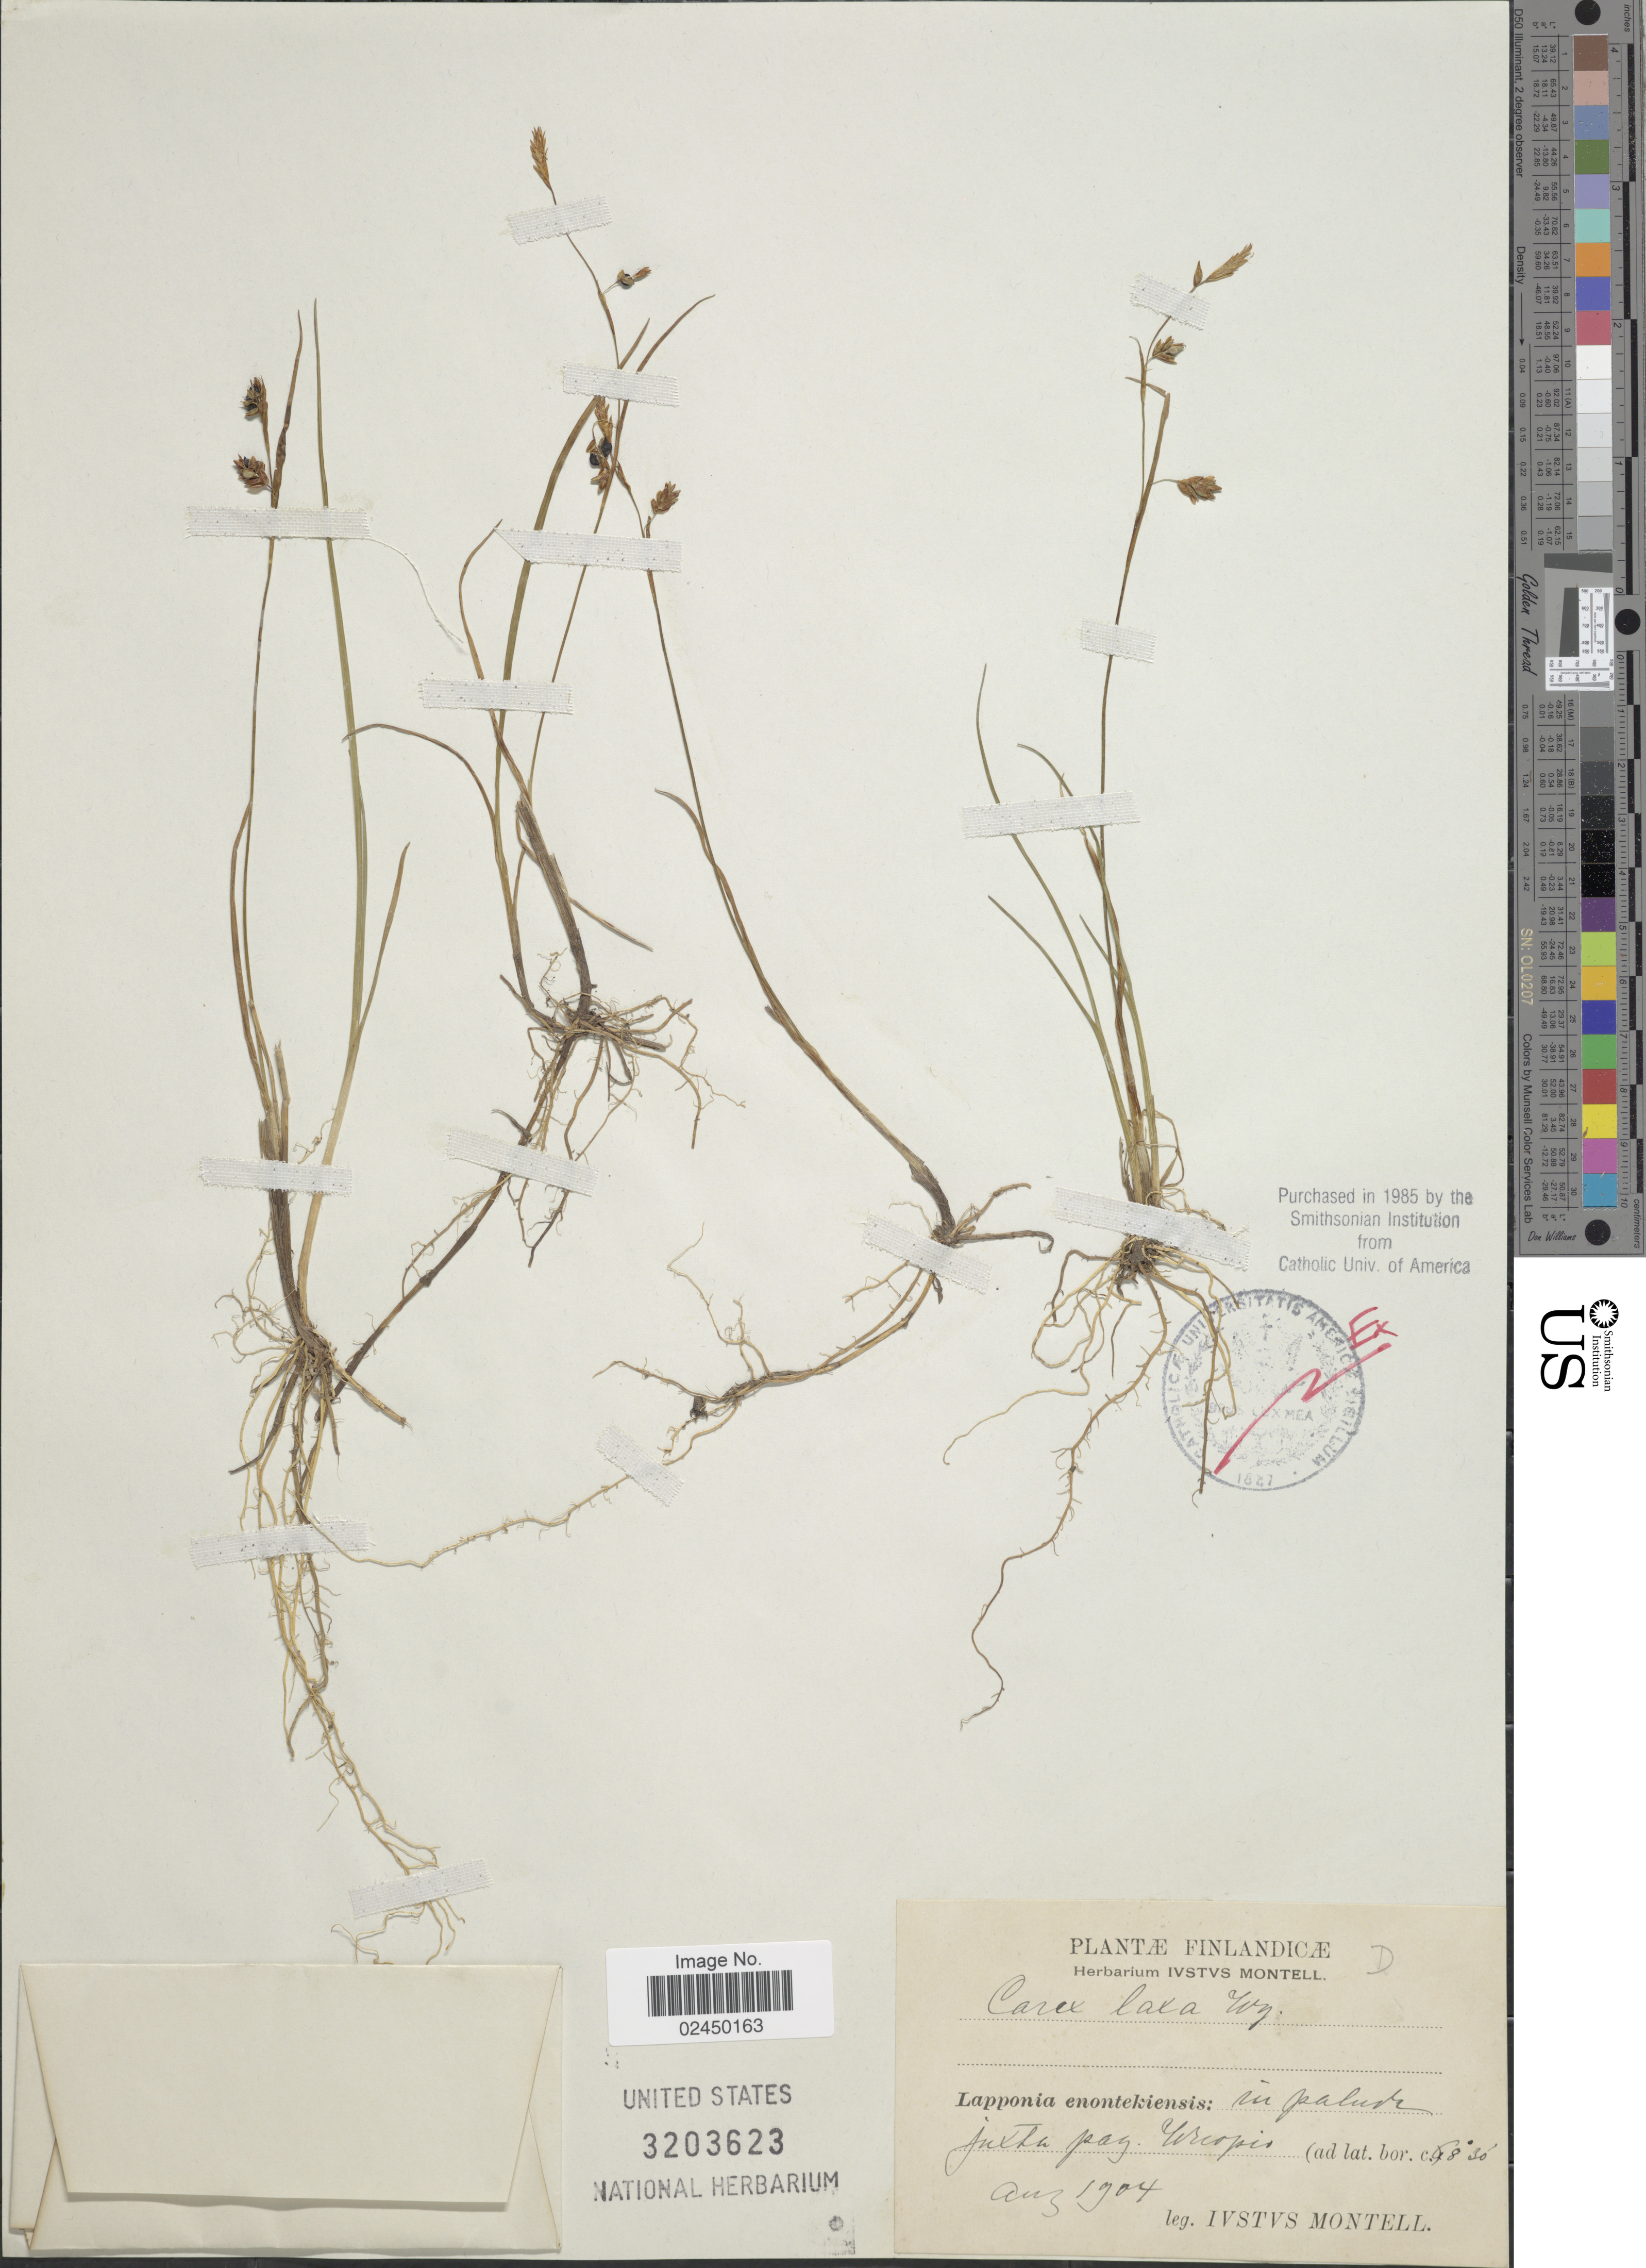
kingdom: Plantae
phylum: Tracheophyta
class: Liliopsida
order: Poales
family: Cyperaceae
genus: Carex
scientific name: Carex laxa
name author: Wahlenb.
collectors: I. Montell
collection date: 1904-08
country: Finland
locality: Lapponia enontekiensis: in palude juxta pag Urcopio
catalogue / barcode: US 3203623